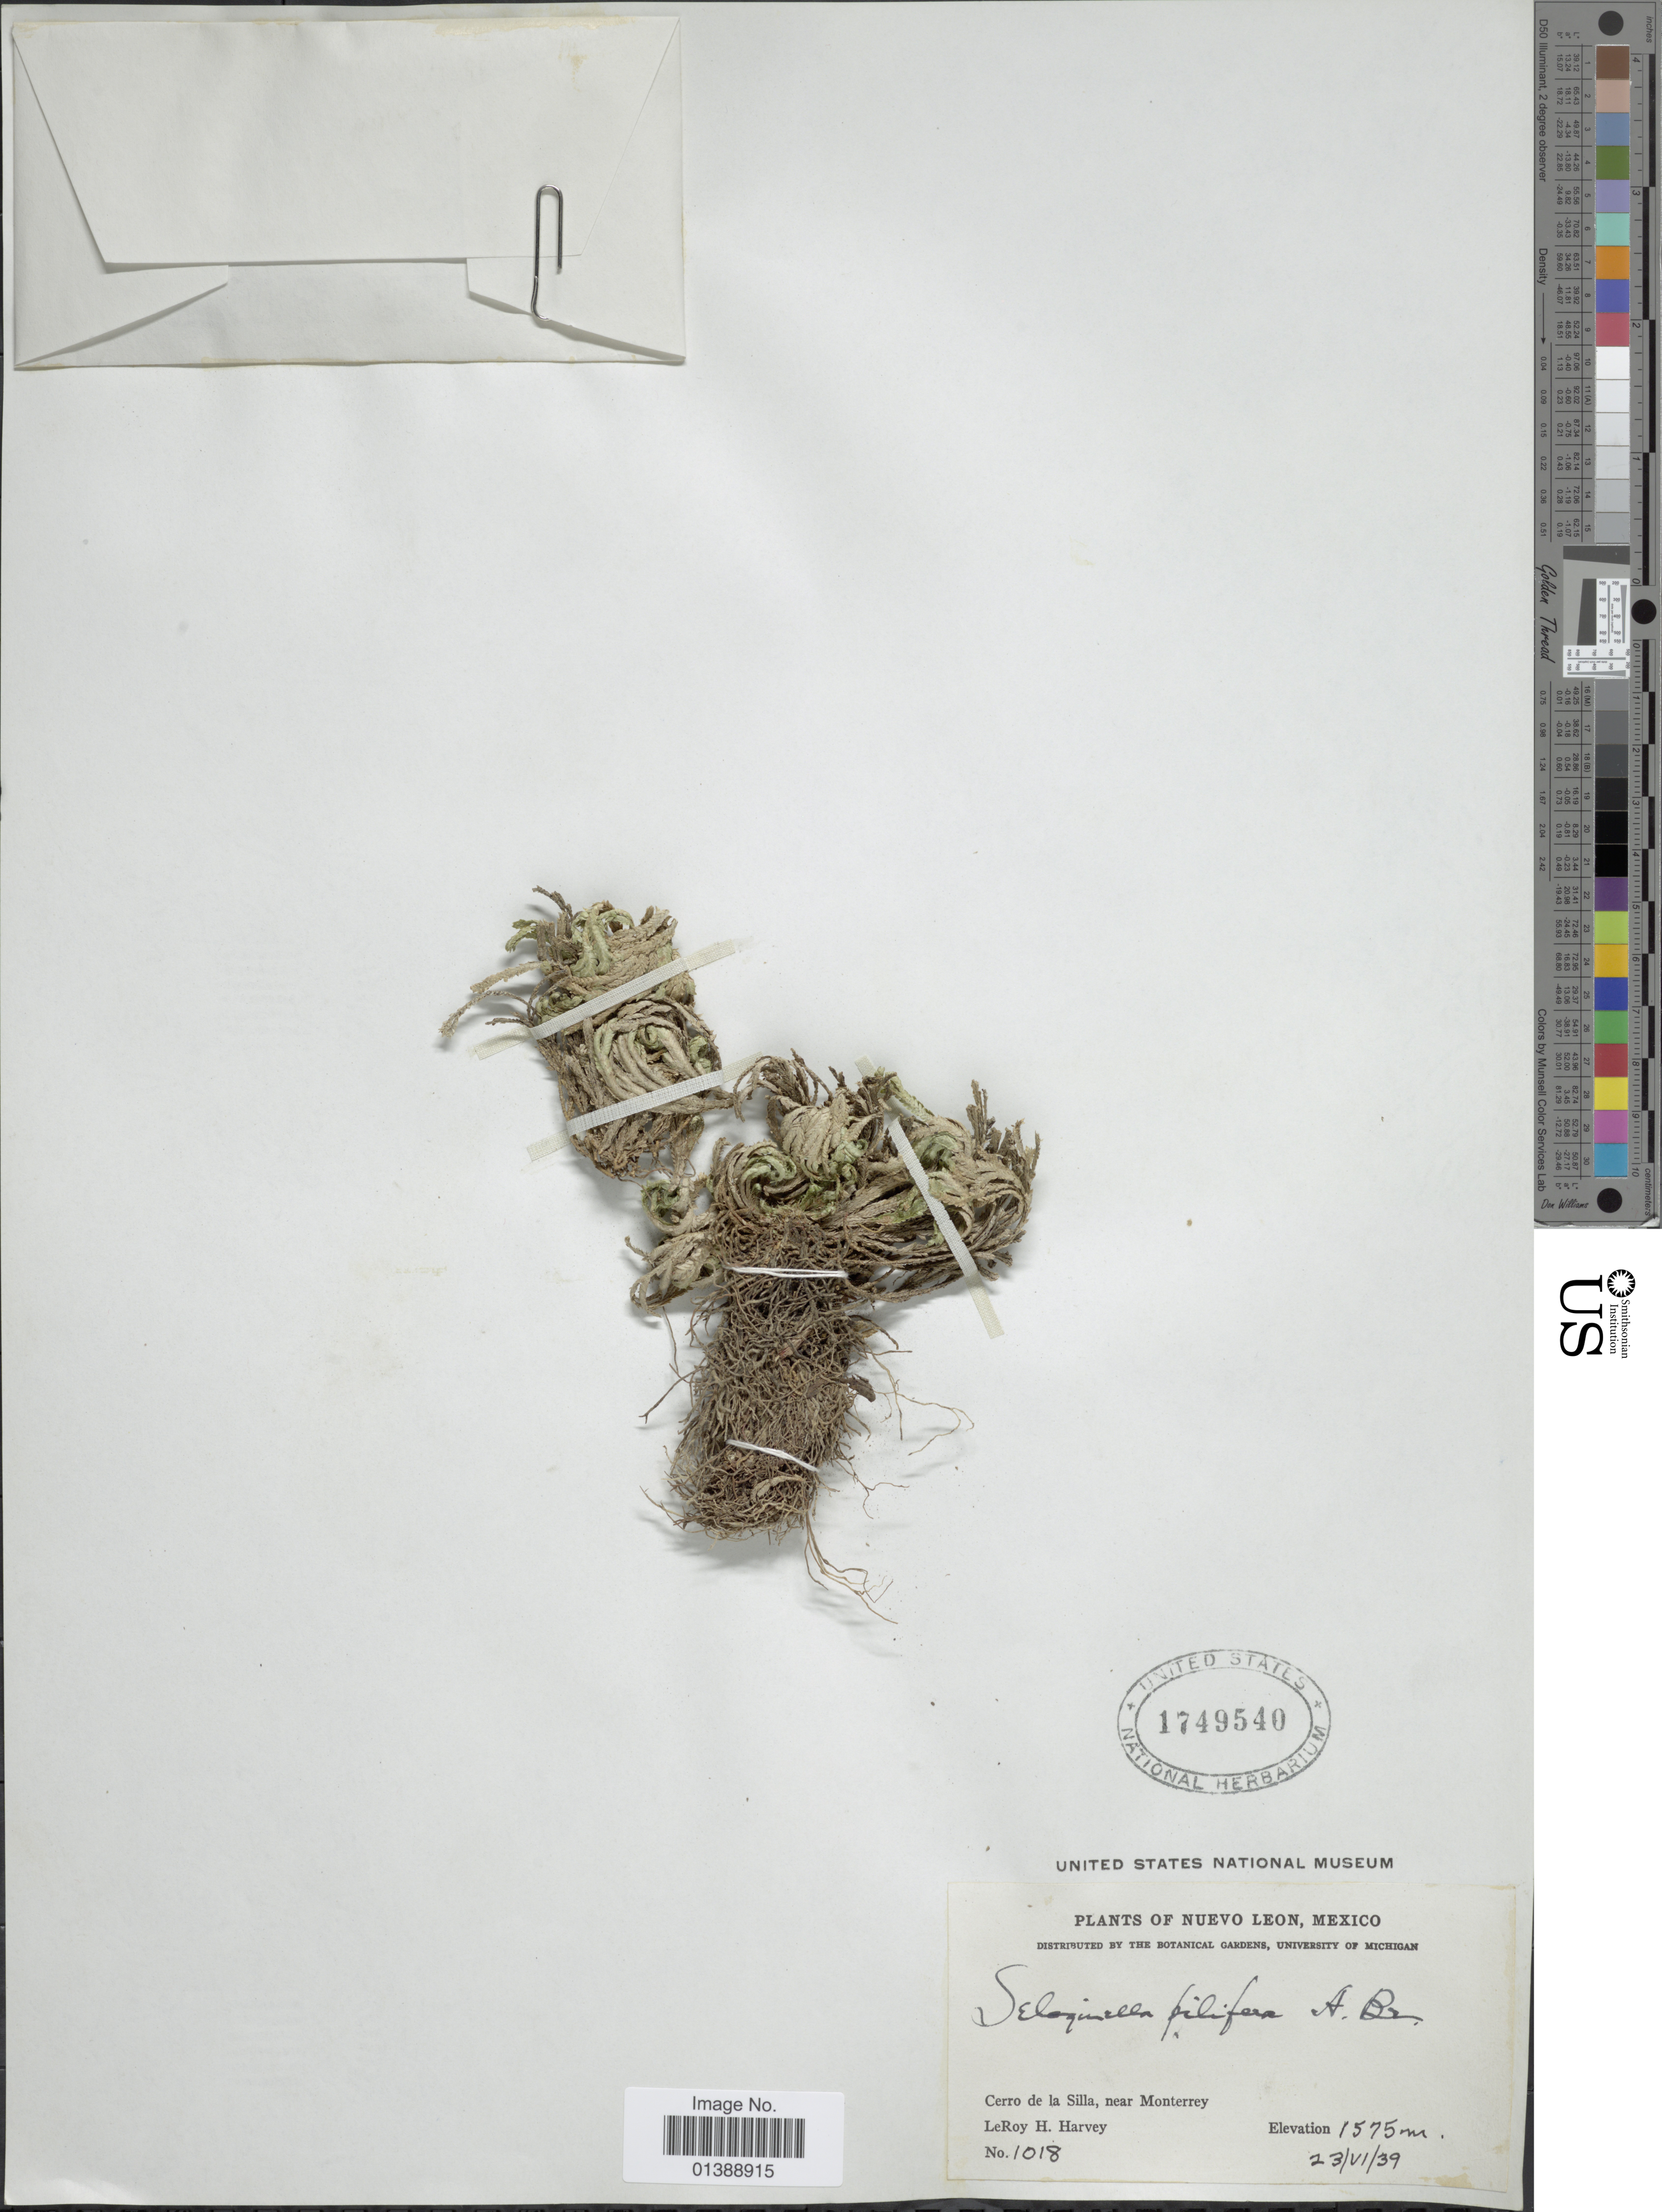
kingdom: Plantae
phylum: Tracheophyta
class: Lycopodiopsida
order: Selaginellales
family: Selaginellaceae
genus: Selaginella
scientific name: Selaginella pilifera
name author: A. Braun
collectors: L. H. Harvey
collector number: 1018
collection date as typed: Transcribed d/m/y: 23/6/39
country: Mexico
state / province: Nuevo León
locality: Cerro de la Silla, near Monterrey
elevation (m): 1575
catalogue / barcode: US 1749540